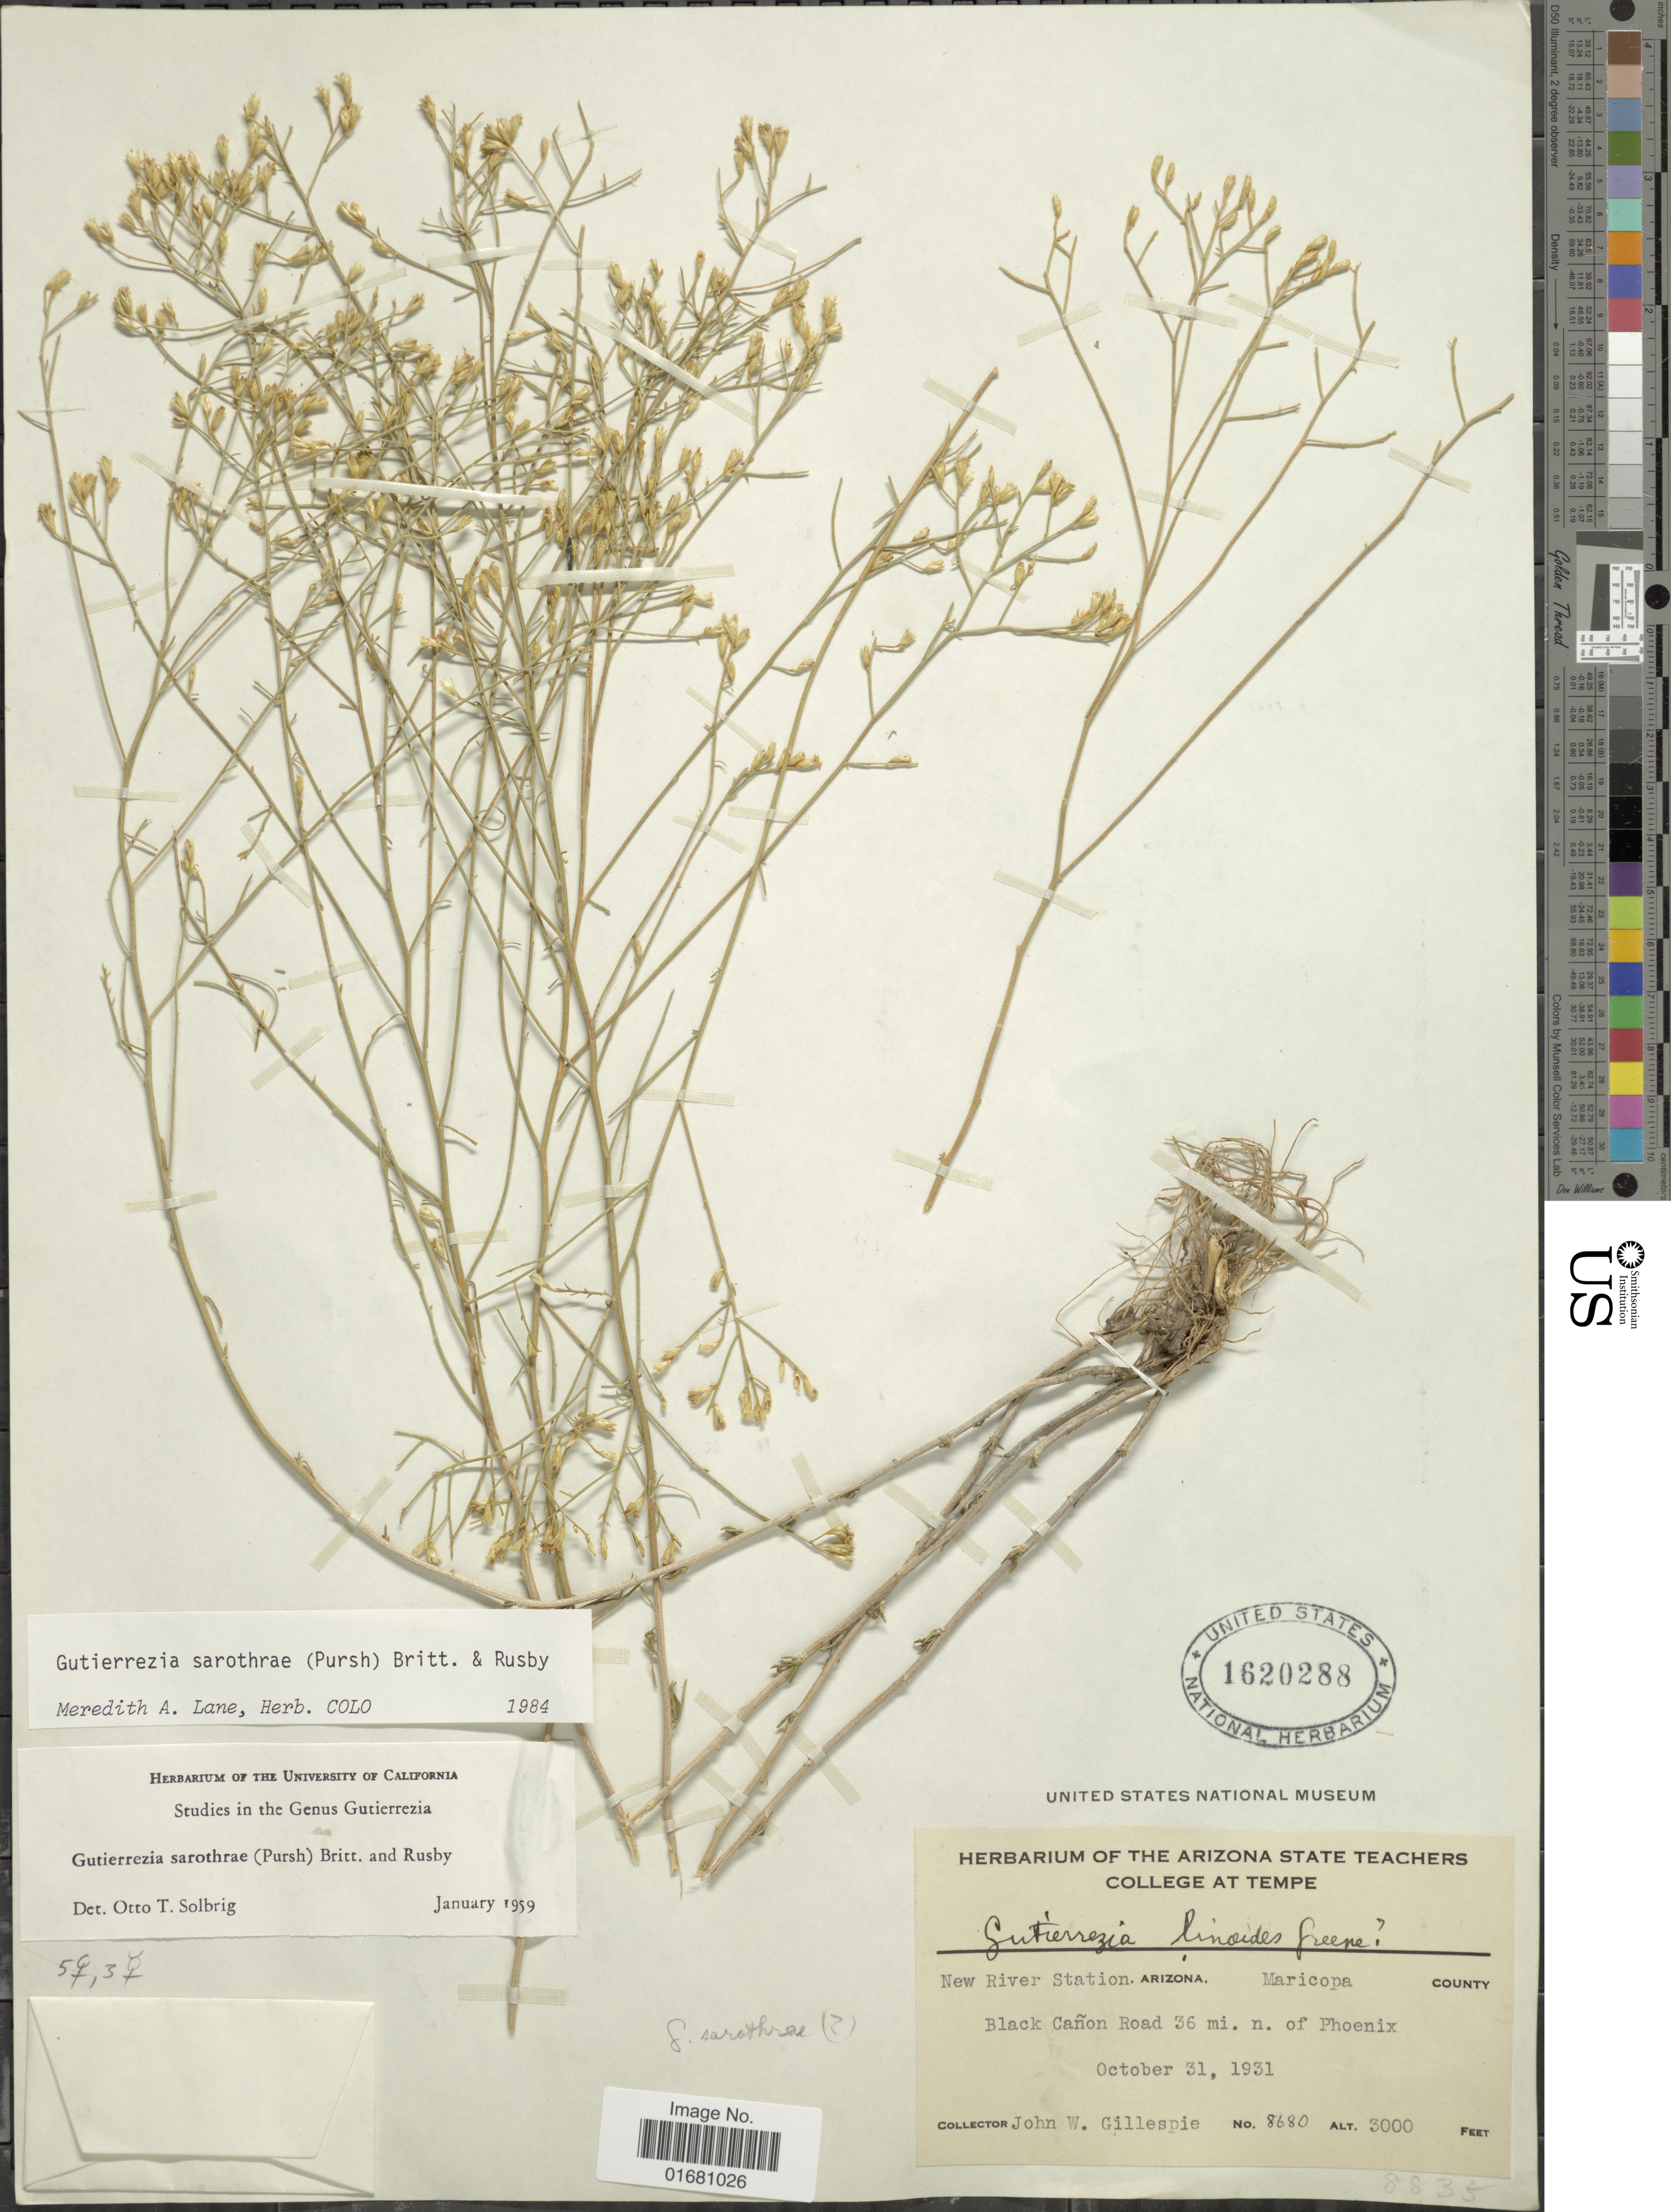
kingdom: Plantae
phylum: Tracheophyta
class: Magnoliopsida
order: Asterales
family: Asteraceae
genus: Gutierrezia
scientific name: Gutierrezia sarothrae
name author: (Pursh) Britton & Rusby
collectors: J. W. Gillespie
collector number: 8680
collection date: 1931-10-31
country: United States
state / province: Arizona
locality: New River Station, Maricopa County, Black Cañon Road 36 mi. n. of Phoenix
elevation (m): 914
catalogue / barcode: US 1620288